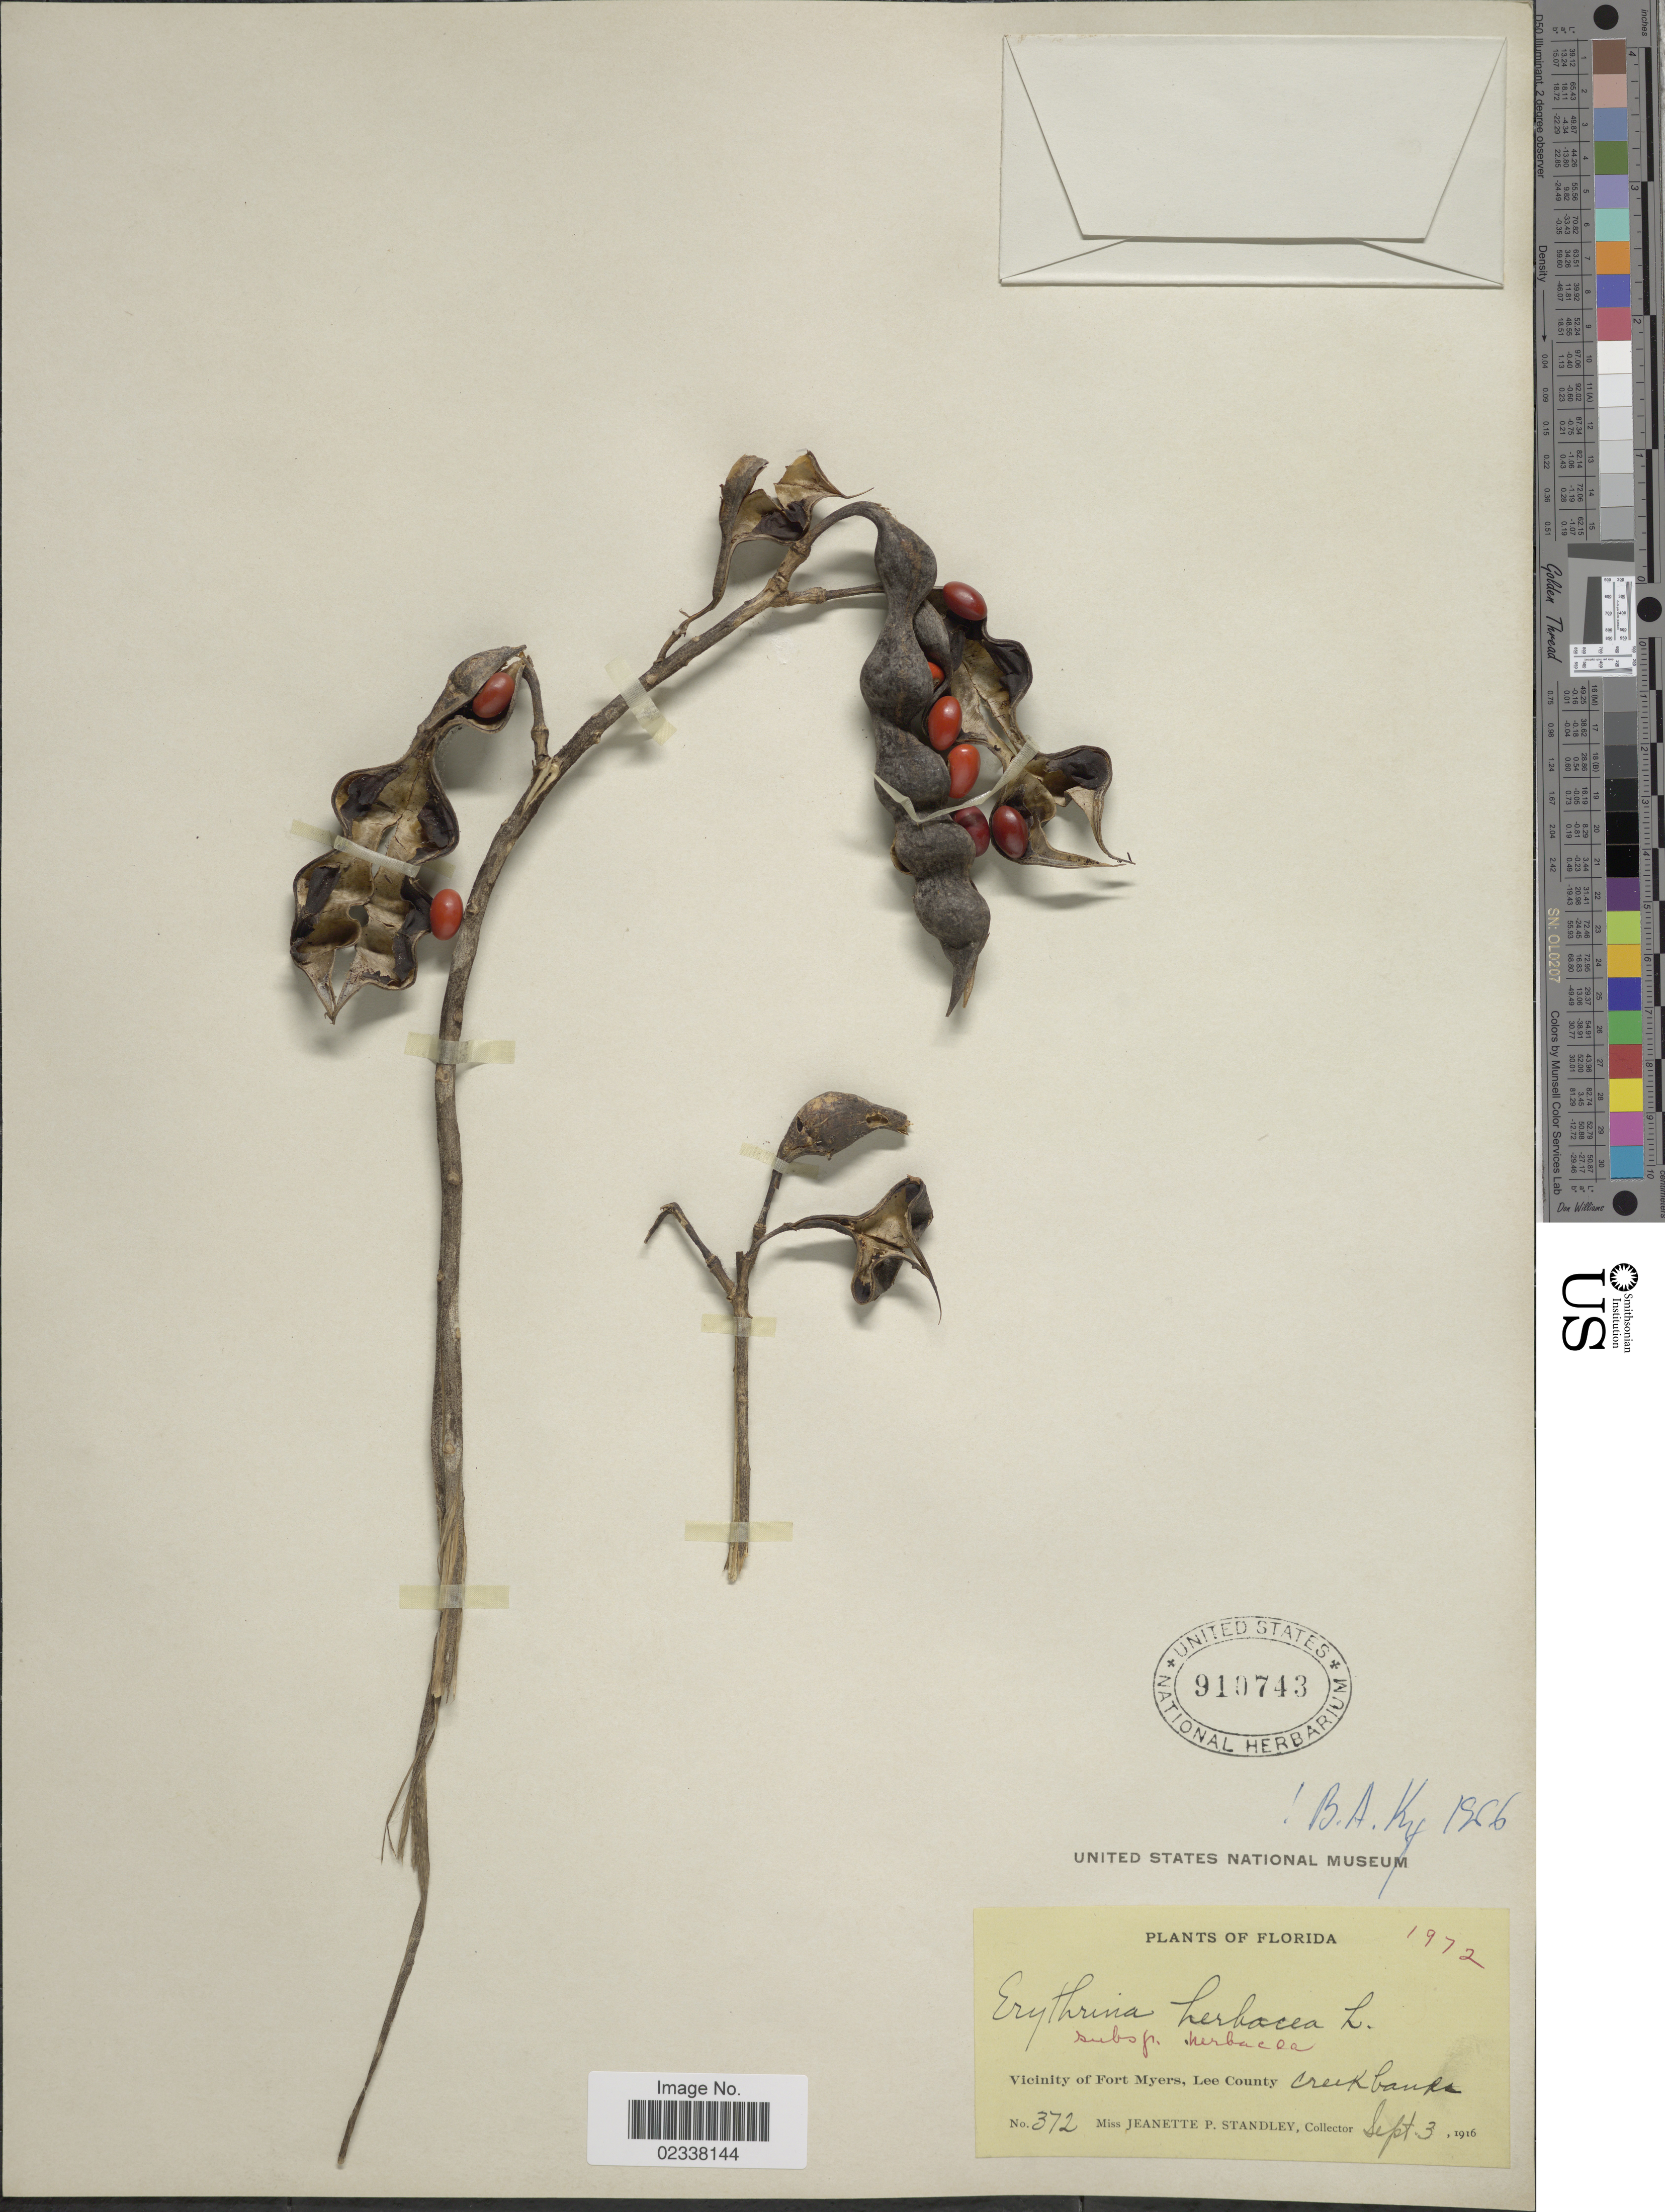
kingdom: Plantae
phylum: Tracheophyta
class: Magnoliopsida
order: Fabales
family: Fabaceae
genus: Erythrina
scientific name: Erythrina herbacea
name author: L.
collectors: J. P. Standley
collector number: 372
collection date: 1916-09-03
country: United States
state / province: Florida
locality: Vicinity of Fort Myers, Lee County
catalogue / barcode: US 910743